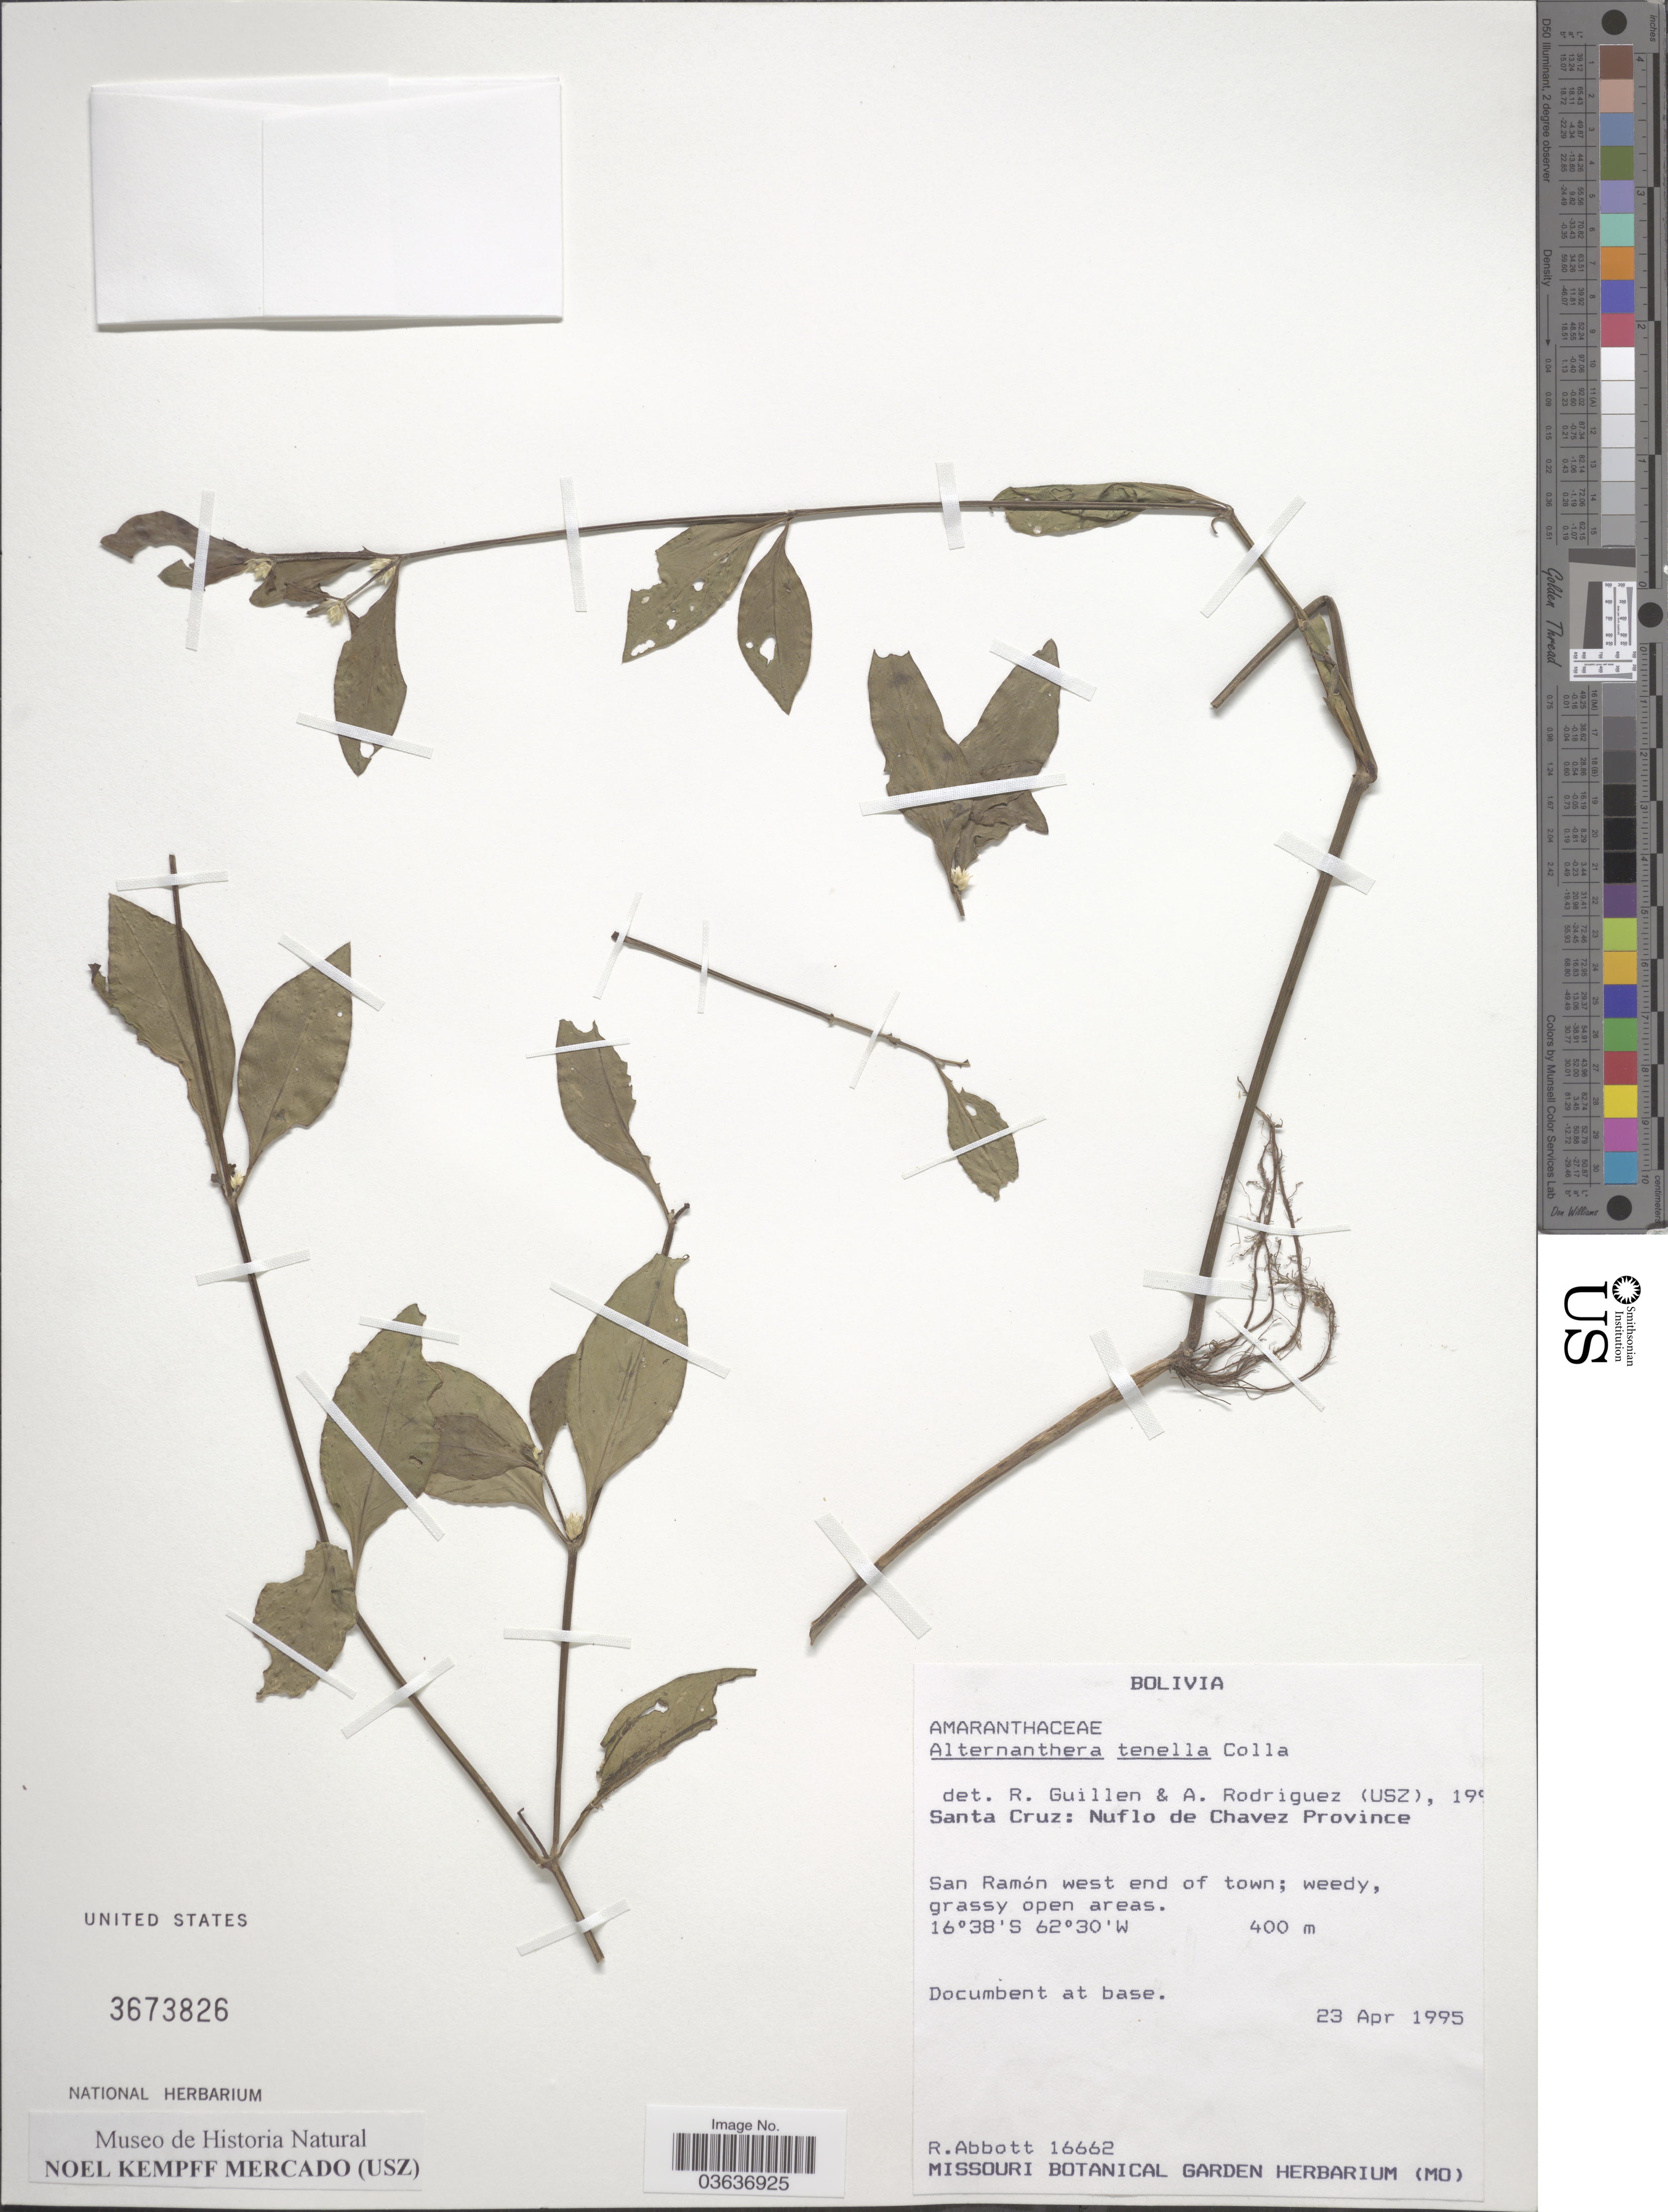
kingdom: Plantae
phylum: Tracheophyta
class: Magnoliopsida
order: Caryophyllales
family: Amaranthaceae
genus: Alternanthera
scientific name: Alternanthera tenella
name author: Colla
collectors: J. R. Abbott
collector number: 16662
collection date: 1995-04-23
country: Bolivia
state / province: Santa Cruz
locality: Nuflo de Chavez Province. San Ramón west end of town.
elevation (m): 400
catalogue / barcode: US 3673826